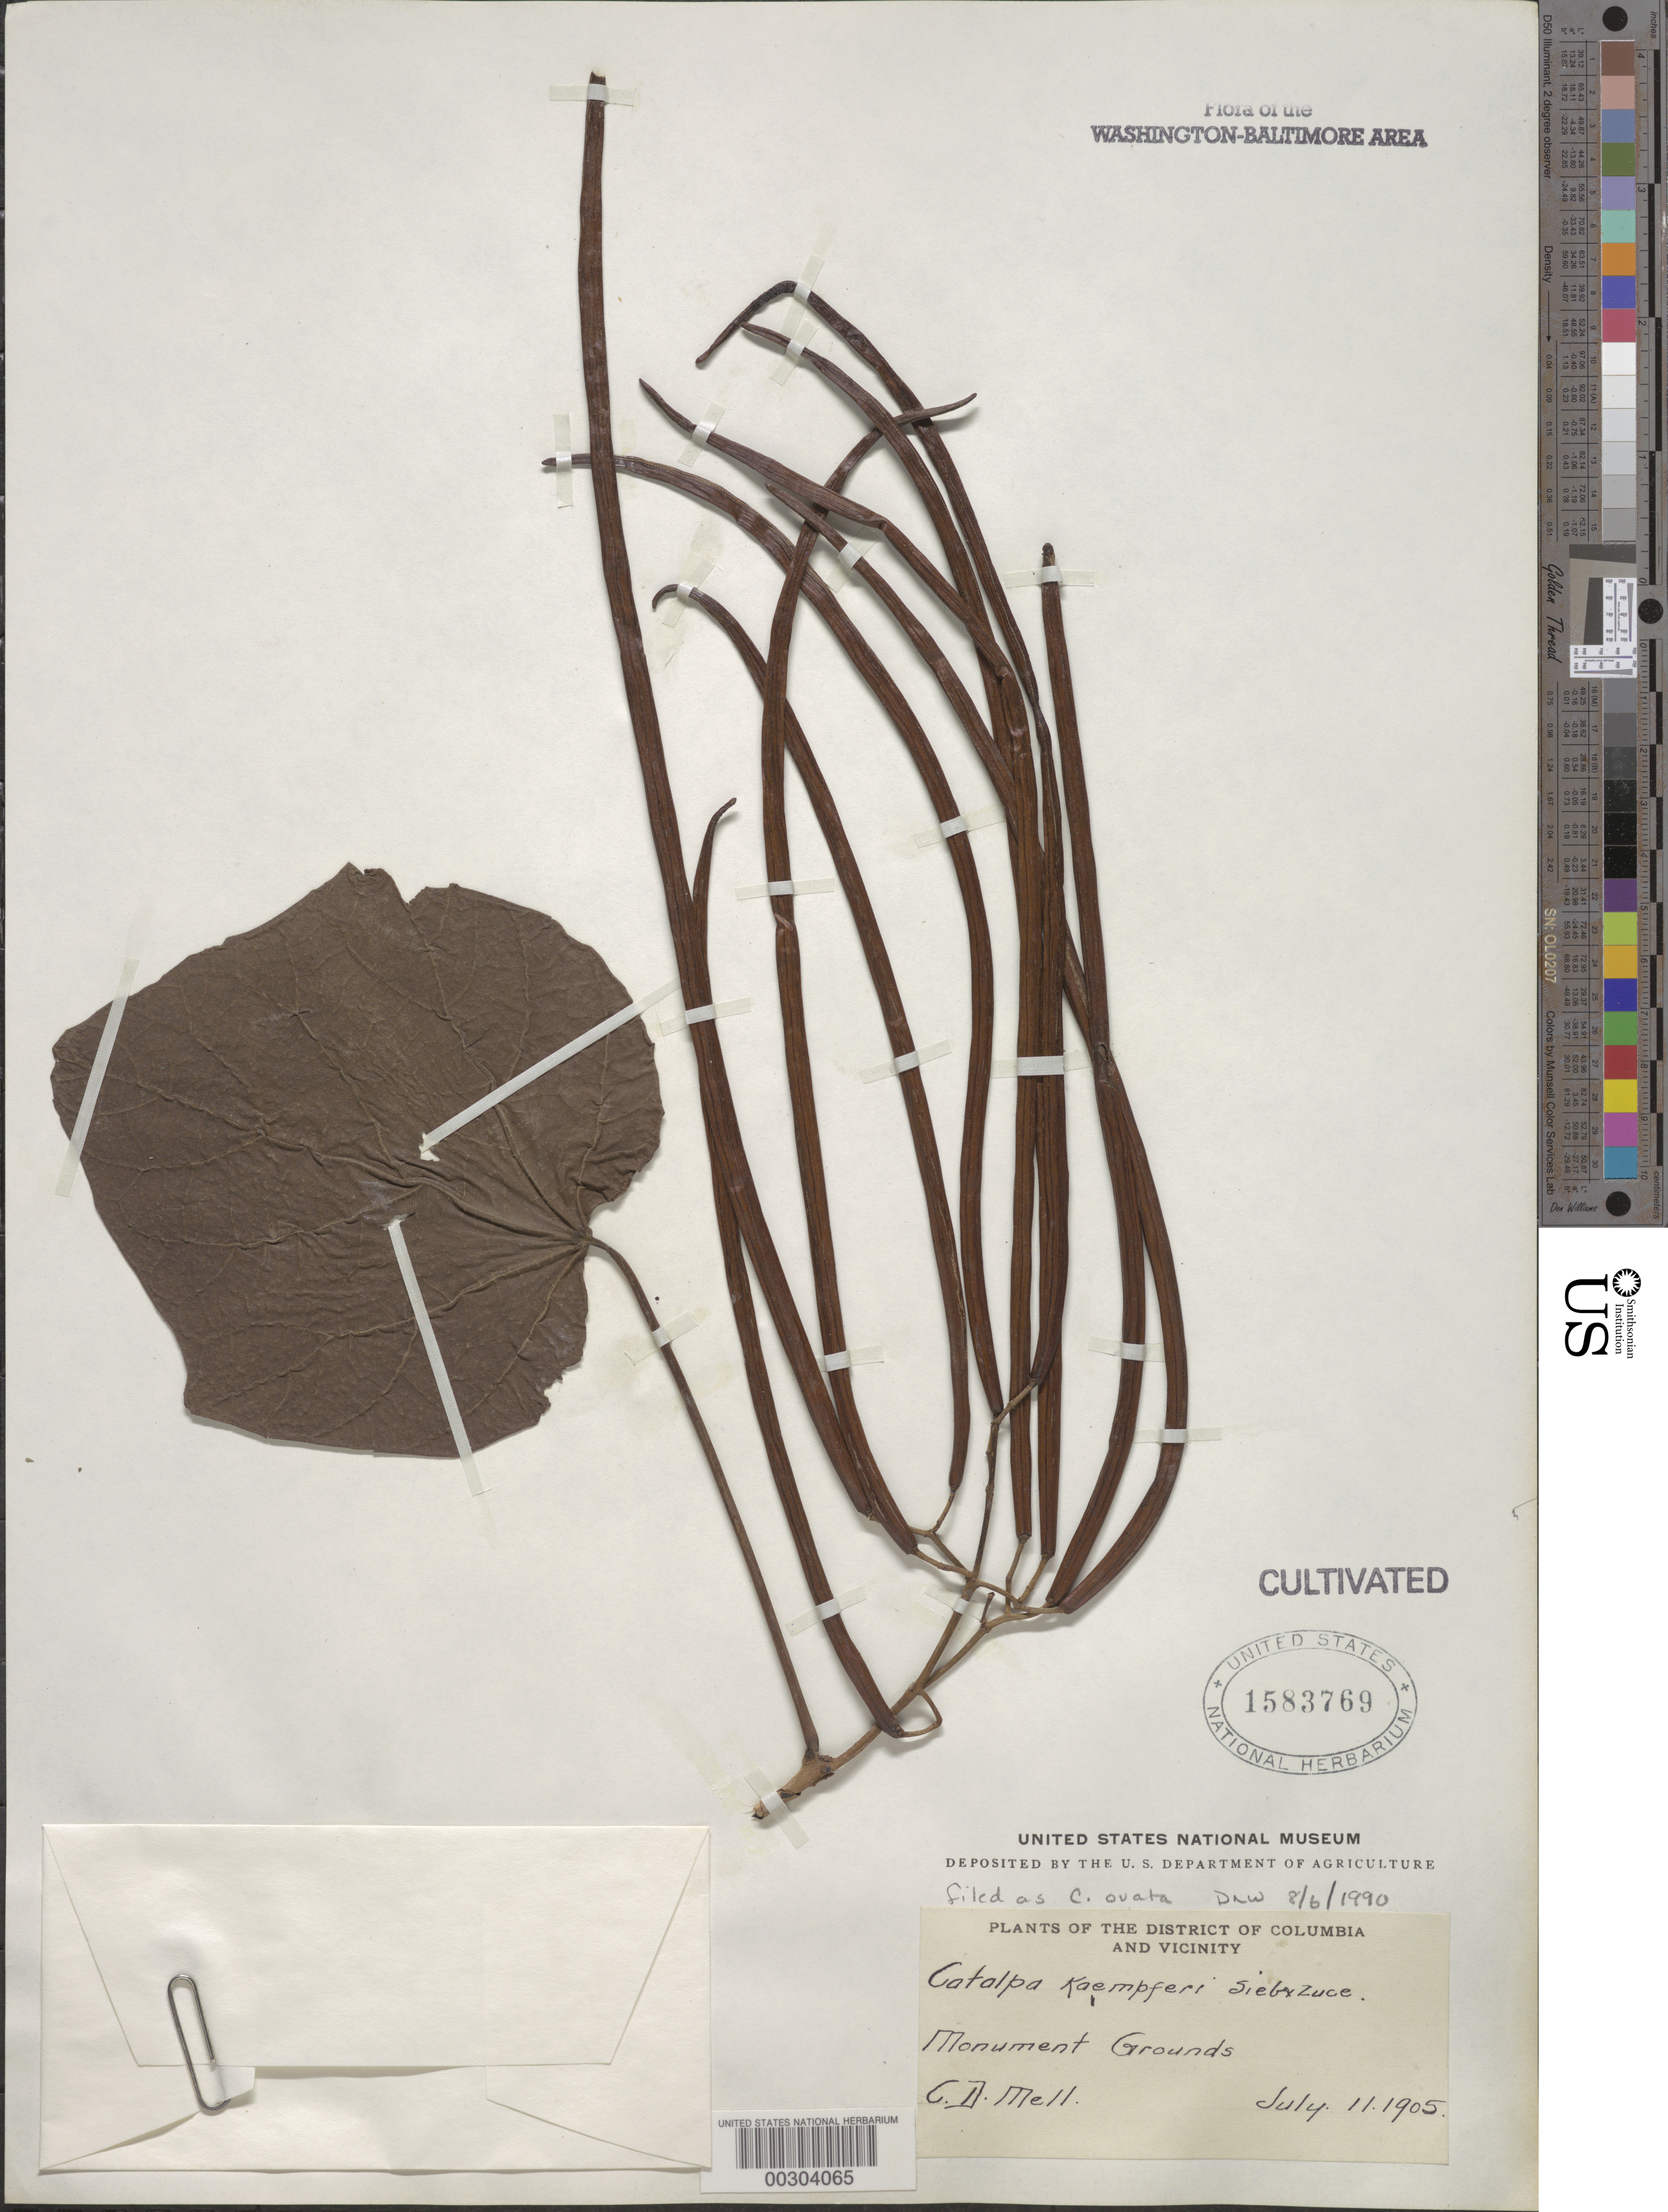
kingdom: Plantae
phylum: Tracheophyta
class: Magnoliopsida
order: Lamiales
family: Bignoniaceae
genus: Catalpa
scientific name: Catalpa ovata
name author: G. Don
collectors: C. D. Mell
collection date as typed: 11 Jul 1905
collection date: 1905-07-11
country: United States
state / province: District of Columbia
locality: Monument grounds (Washington Monument)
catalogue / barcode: US 1583769